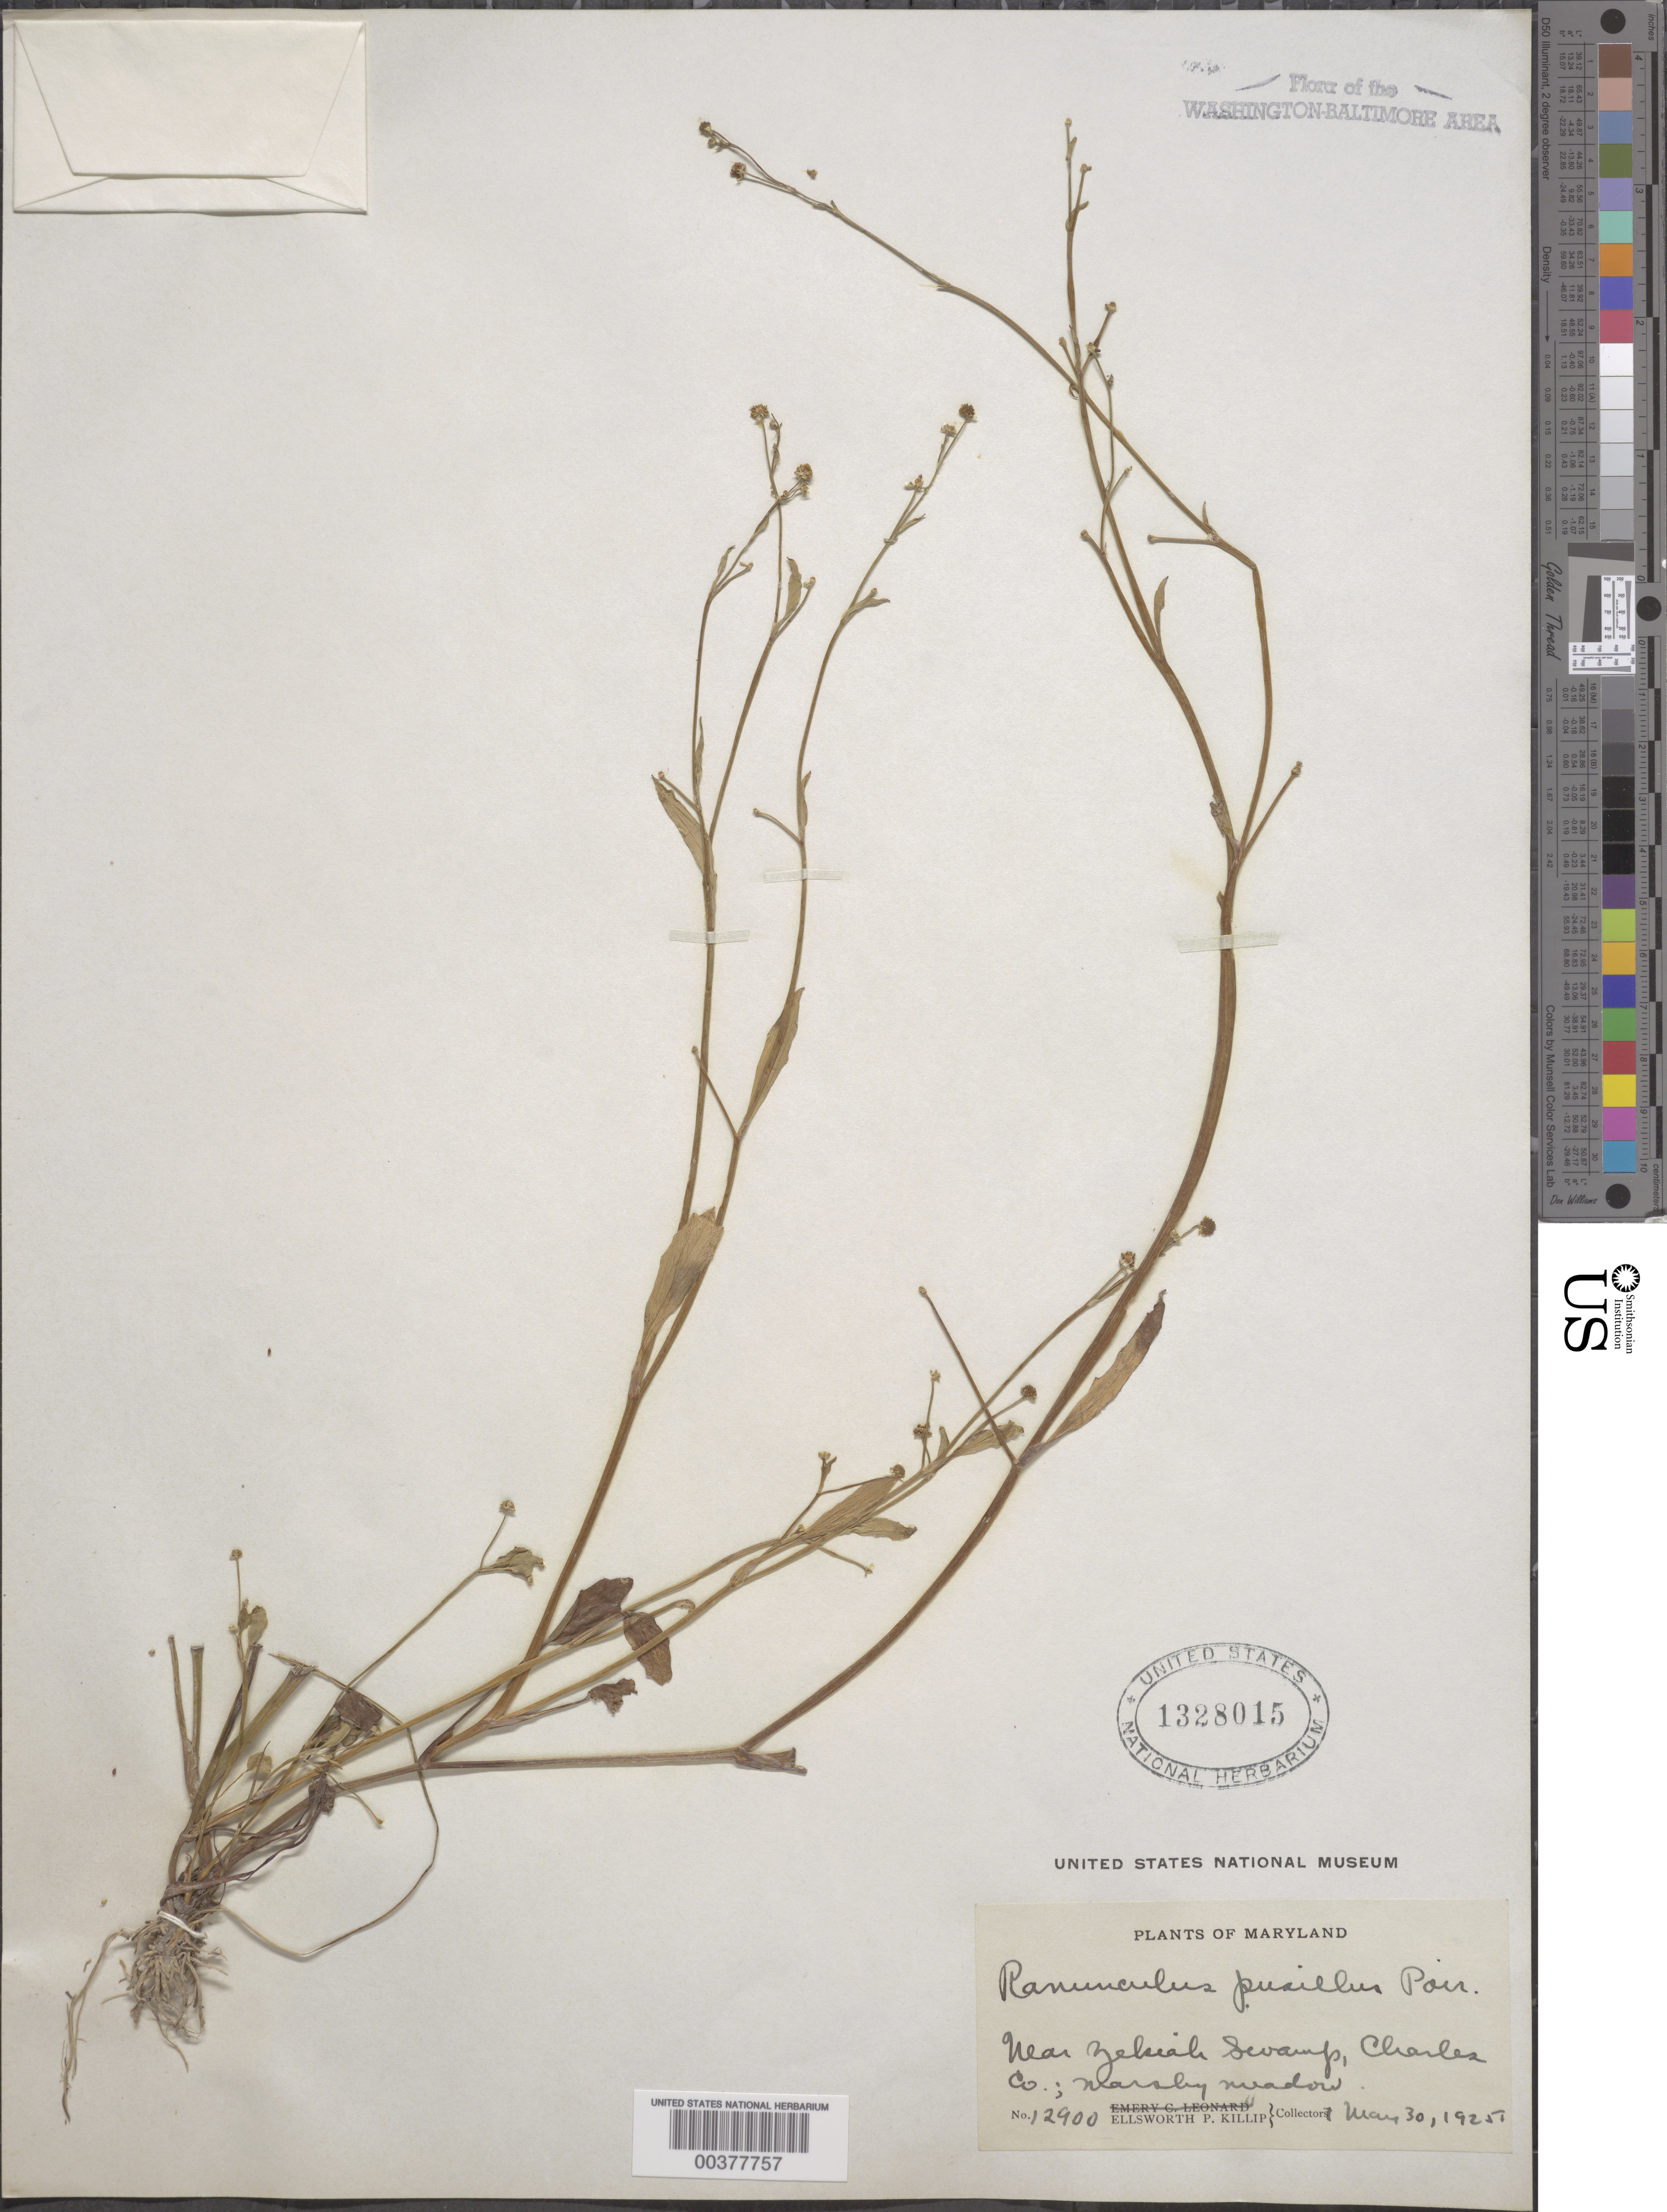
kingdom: Plantae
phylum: Tracheophyta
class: Magnoliopsida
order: Ranunculales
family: Ranunculaceae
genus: Ranunculus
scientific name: Ranunculus pusillus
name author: Poir.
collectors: E. P. Killip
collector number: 12900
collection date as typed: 30 May 1925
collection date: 1925-05-30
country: United States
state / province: Maryland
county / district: Charles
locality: Zekiah swamp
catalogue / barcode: US 1328015